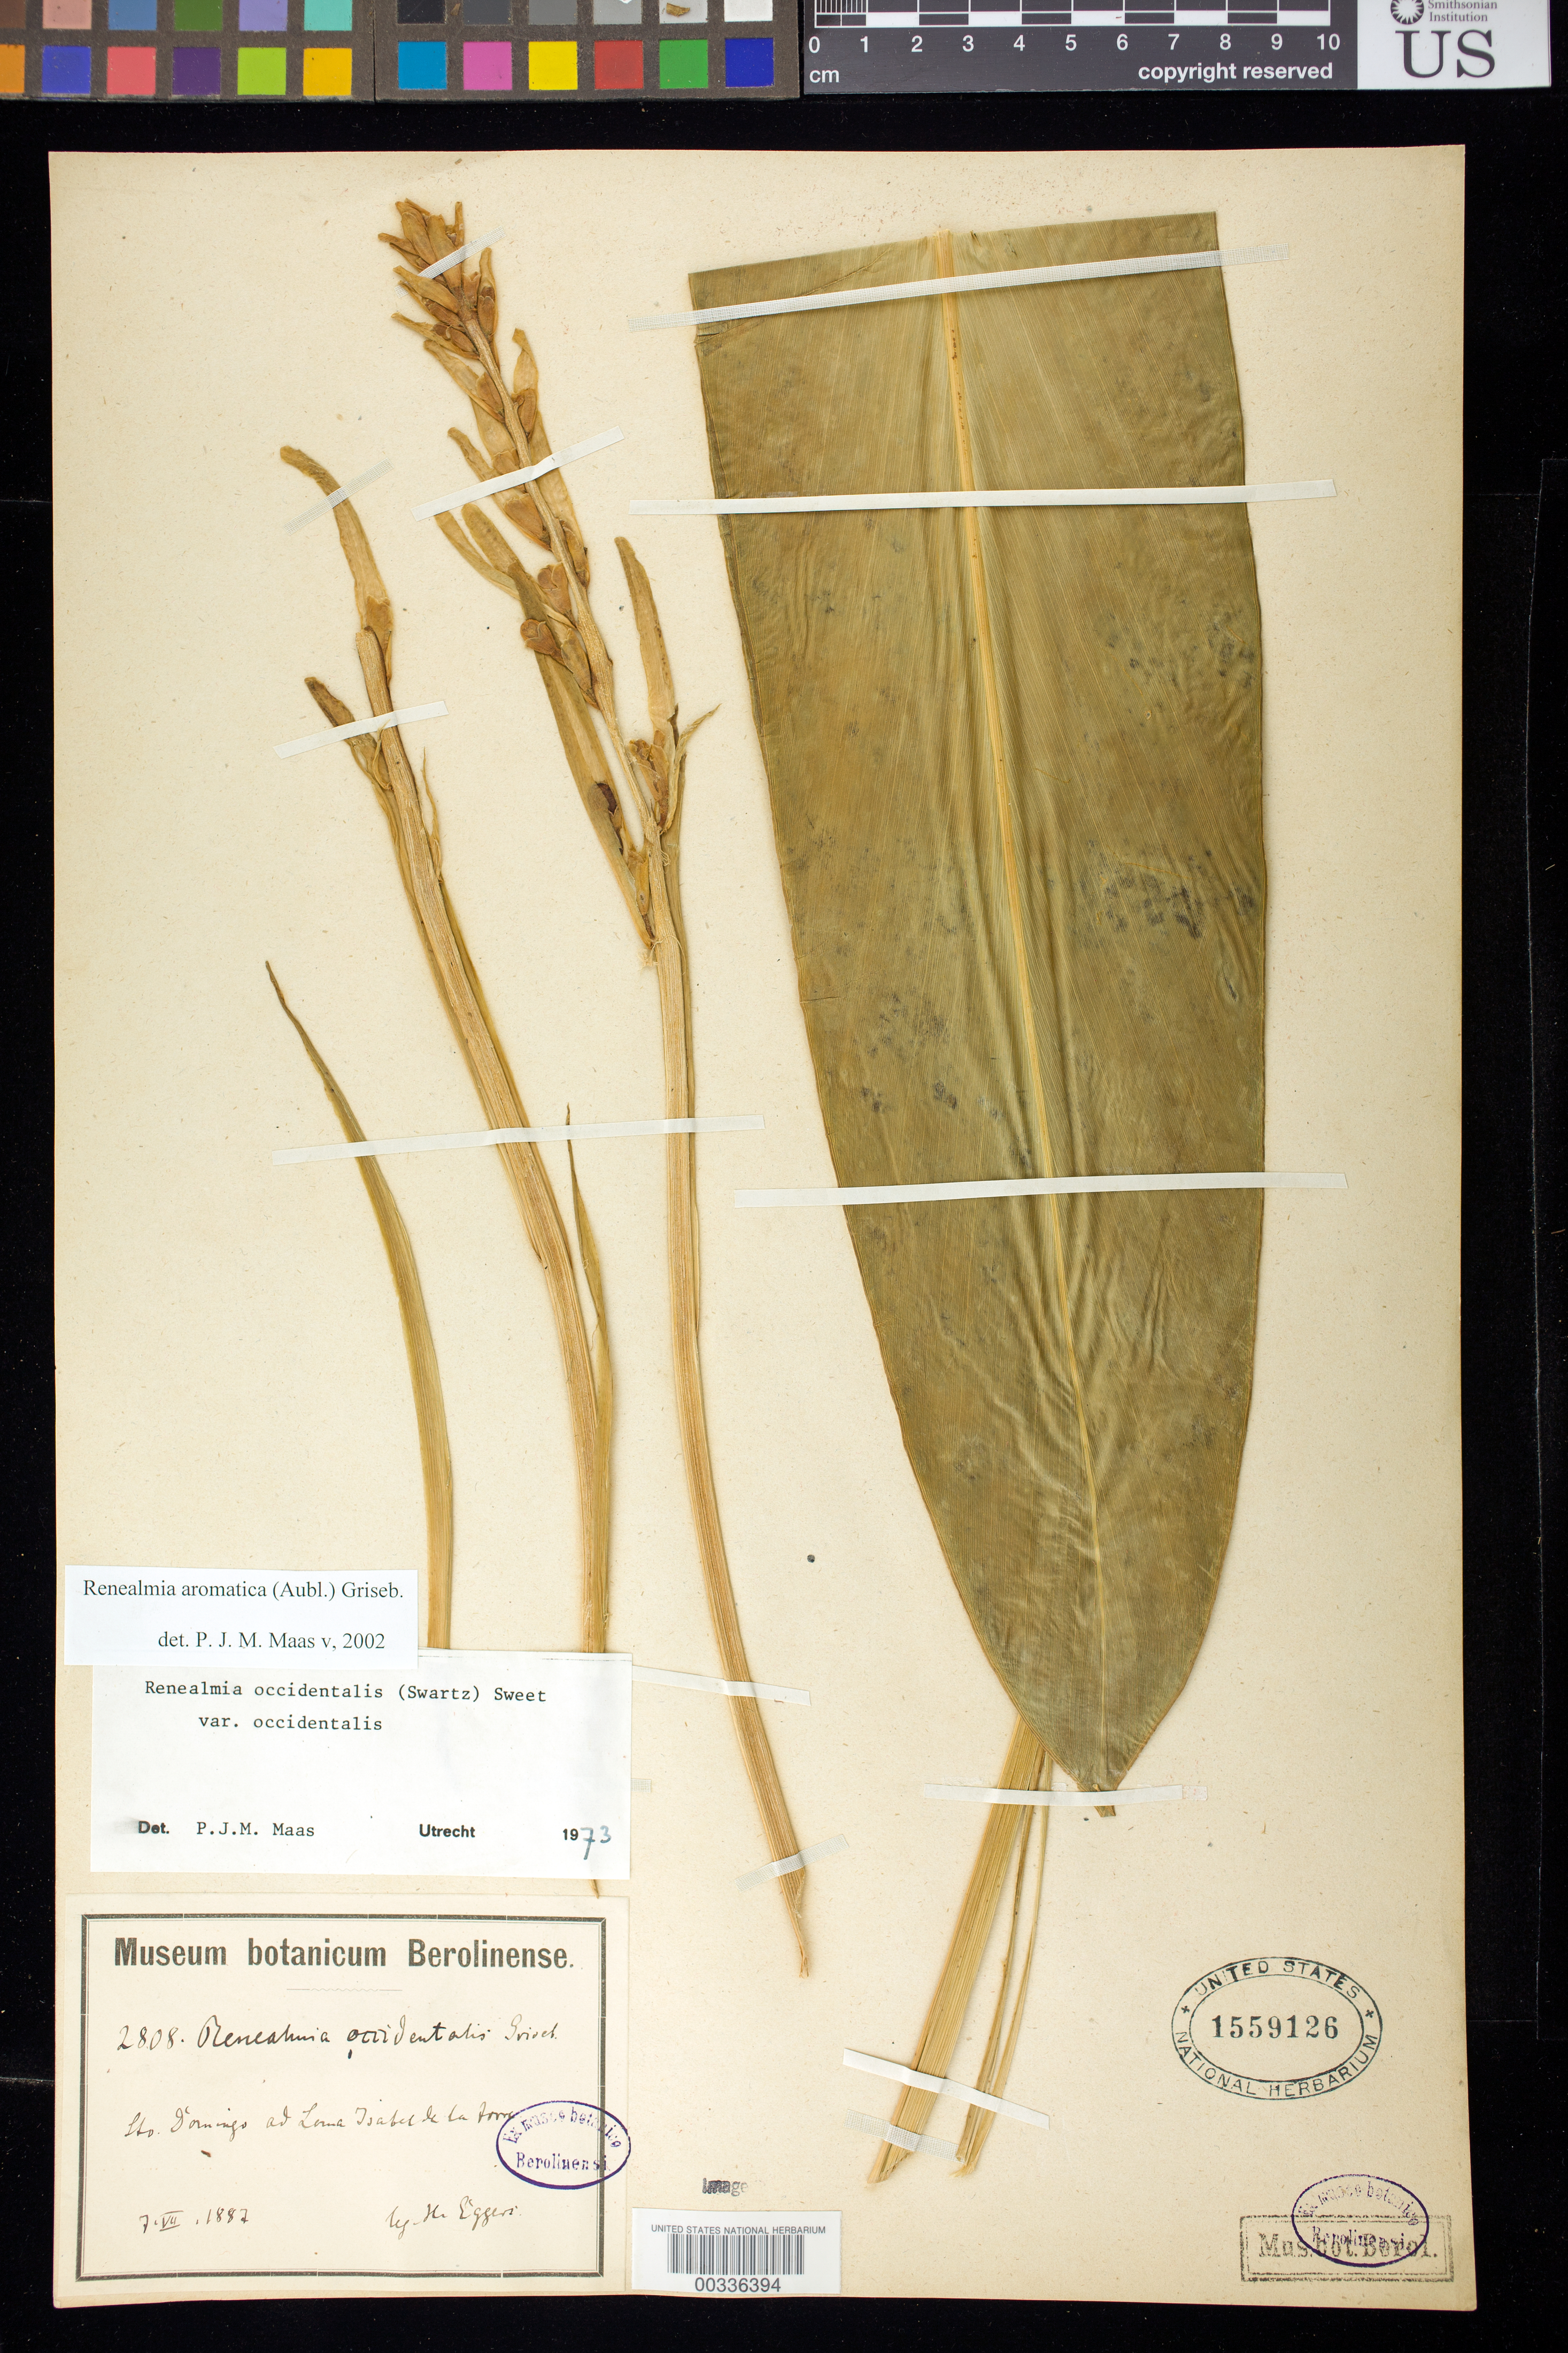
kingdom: Plantae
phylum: Tracheophyta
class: Liliopsida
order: Zingiberales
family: Zingiberaceae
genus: Renealmia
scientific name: Renealmia aromatica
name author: (Aubl.) Griseb.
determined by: Maas, Paul J. M.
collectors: H. F. A. von Eggers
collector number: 2808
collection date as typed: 07 Jul 1887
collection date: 1887-07-07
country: Dominican Republic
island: Hispaniola Island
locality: Ad loma isabel de la torna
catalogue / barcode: US 1559126